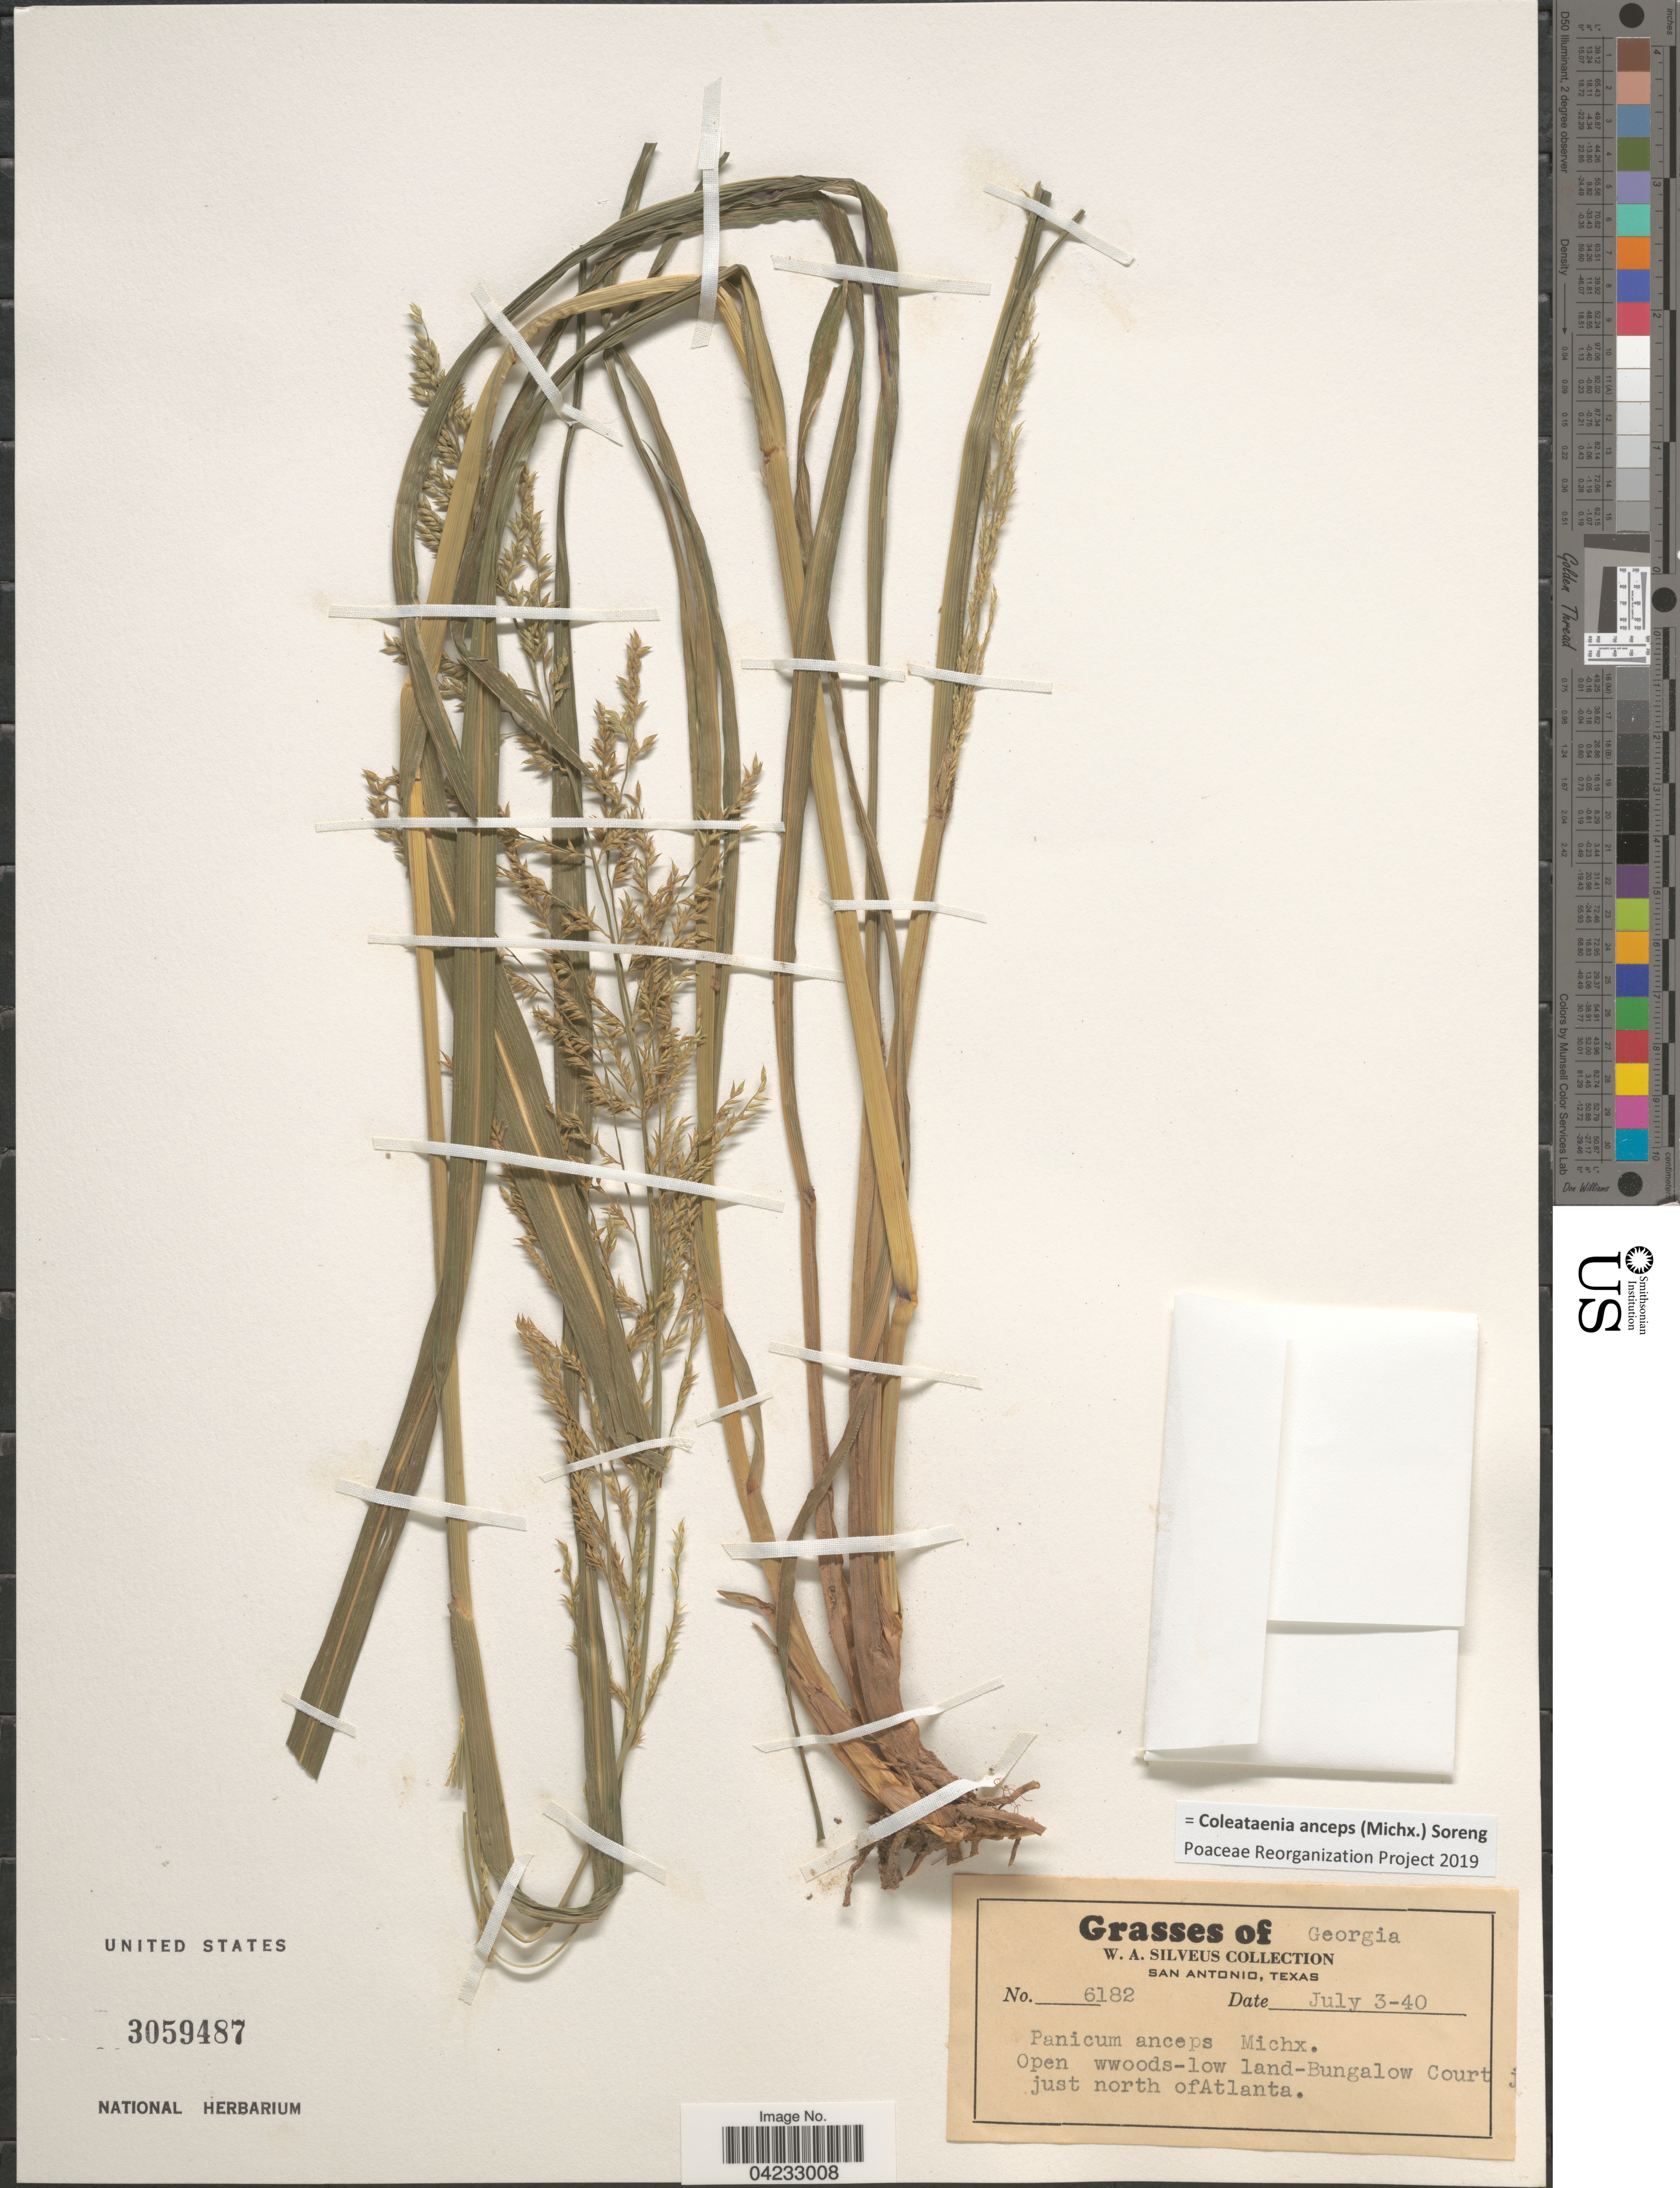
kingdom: Plantae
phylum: Tracheophyta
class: Liliopsida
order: Poales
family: Poaceae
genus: Coleataenia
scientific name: Coleataenia anceps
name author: (Michx.) Soreng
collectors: W. Silveus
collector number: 6182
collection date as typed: Transcribed d/m/y: 3/7/40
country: United States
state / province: Georgia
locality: Bungalow Court just north of Atlanta.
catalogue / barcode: US 3059487